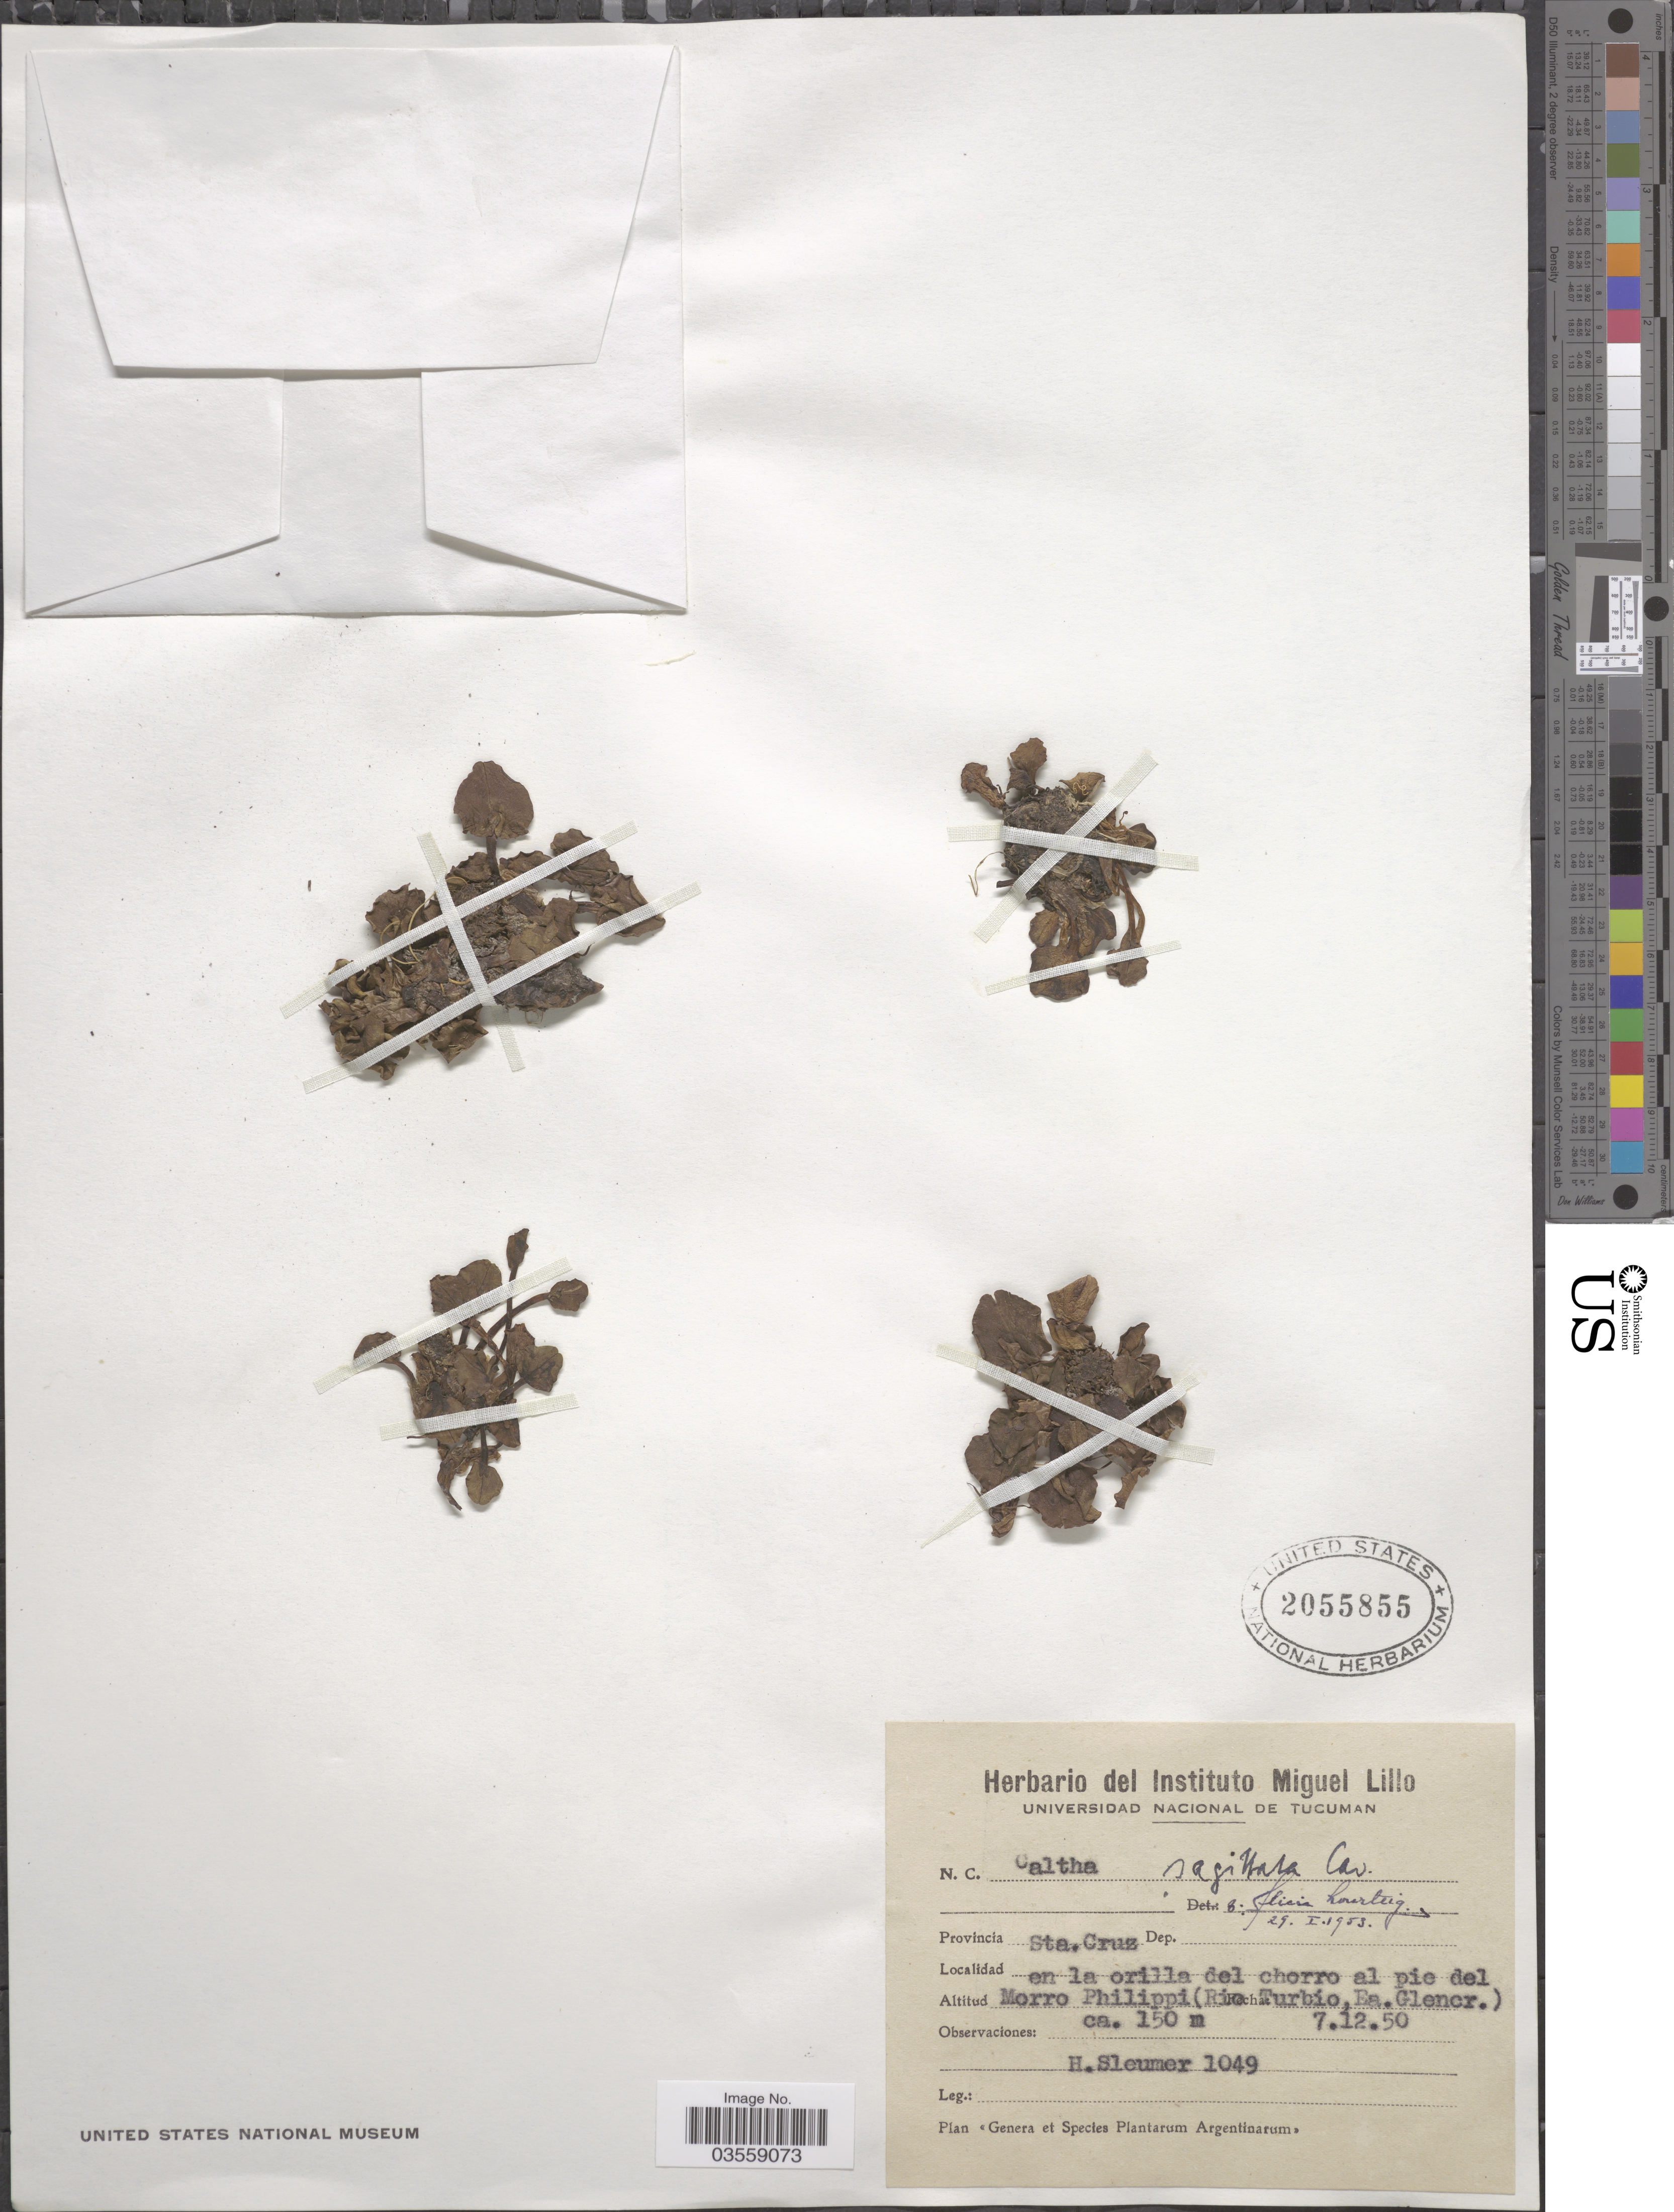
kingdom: Plantae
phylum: Tracheophyta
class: Magnoliopsida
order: Ranunculales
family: Ranunculaceae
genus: Caltha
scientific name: Caltha sagittata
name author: Cav.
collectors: H. O. Sleumer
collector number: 1049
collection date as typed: Transcribed d/m/y: 7/12/50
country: Argentina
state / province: Santa Cruz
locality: En la orilla del chorro al pie del Morro Philippi (Rio Turbio, Ea. Glencr.).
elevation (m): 150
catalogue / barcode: US 2055855